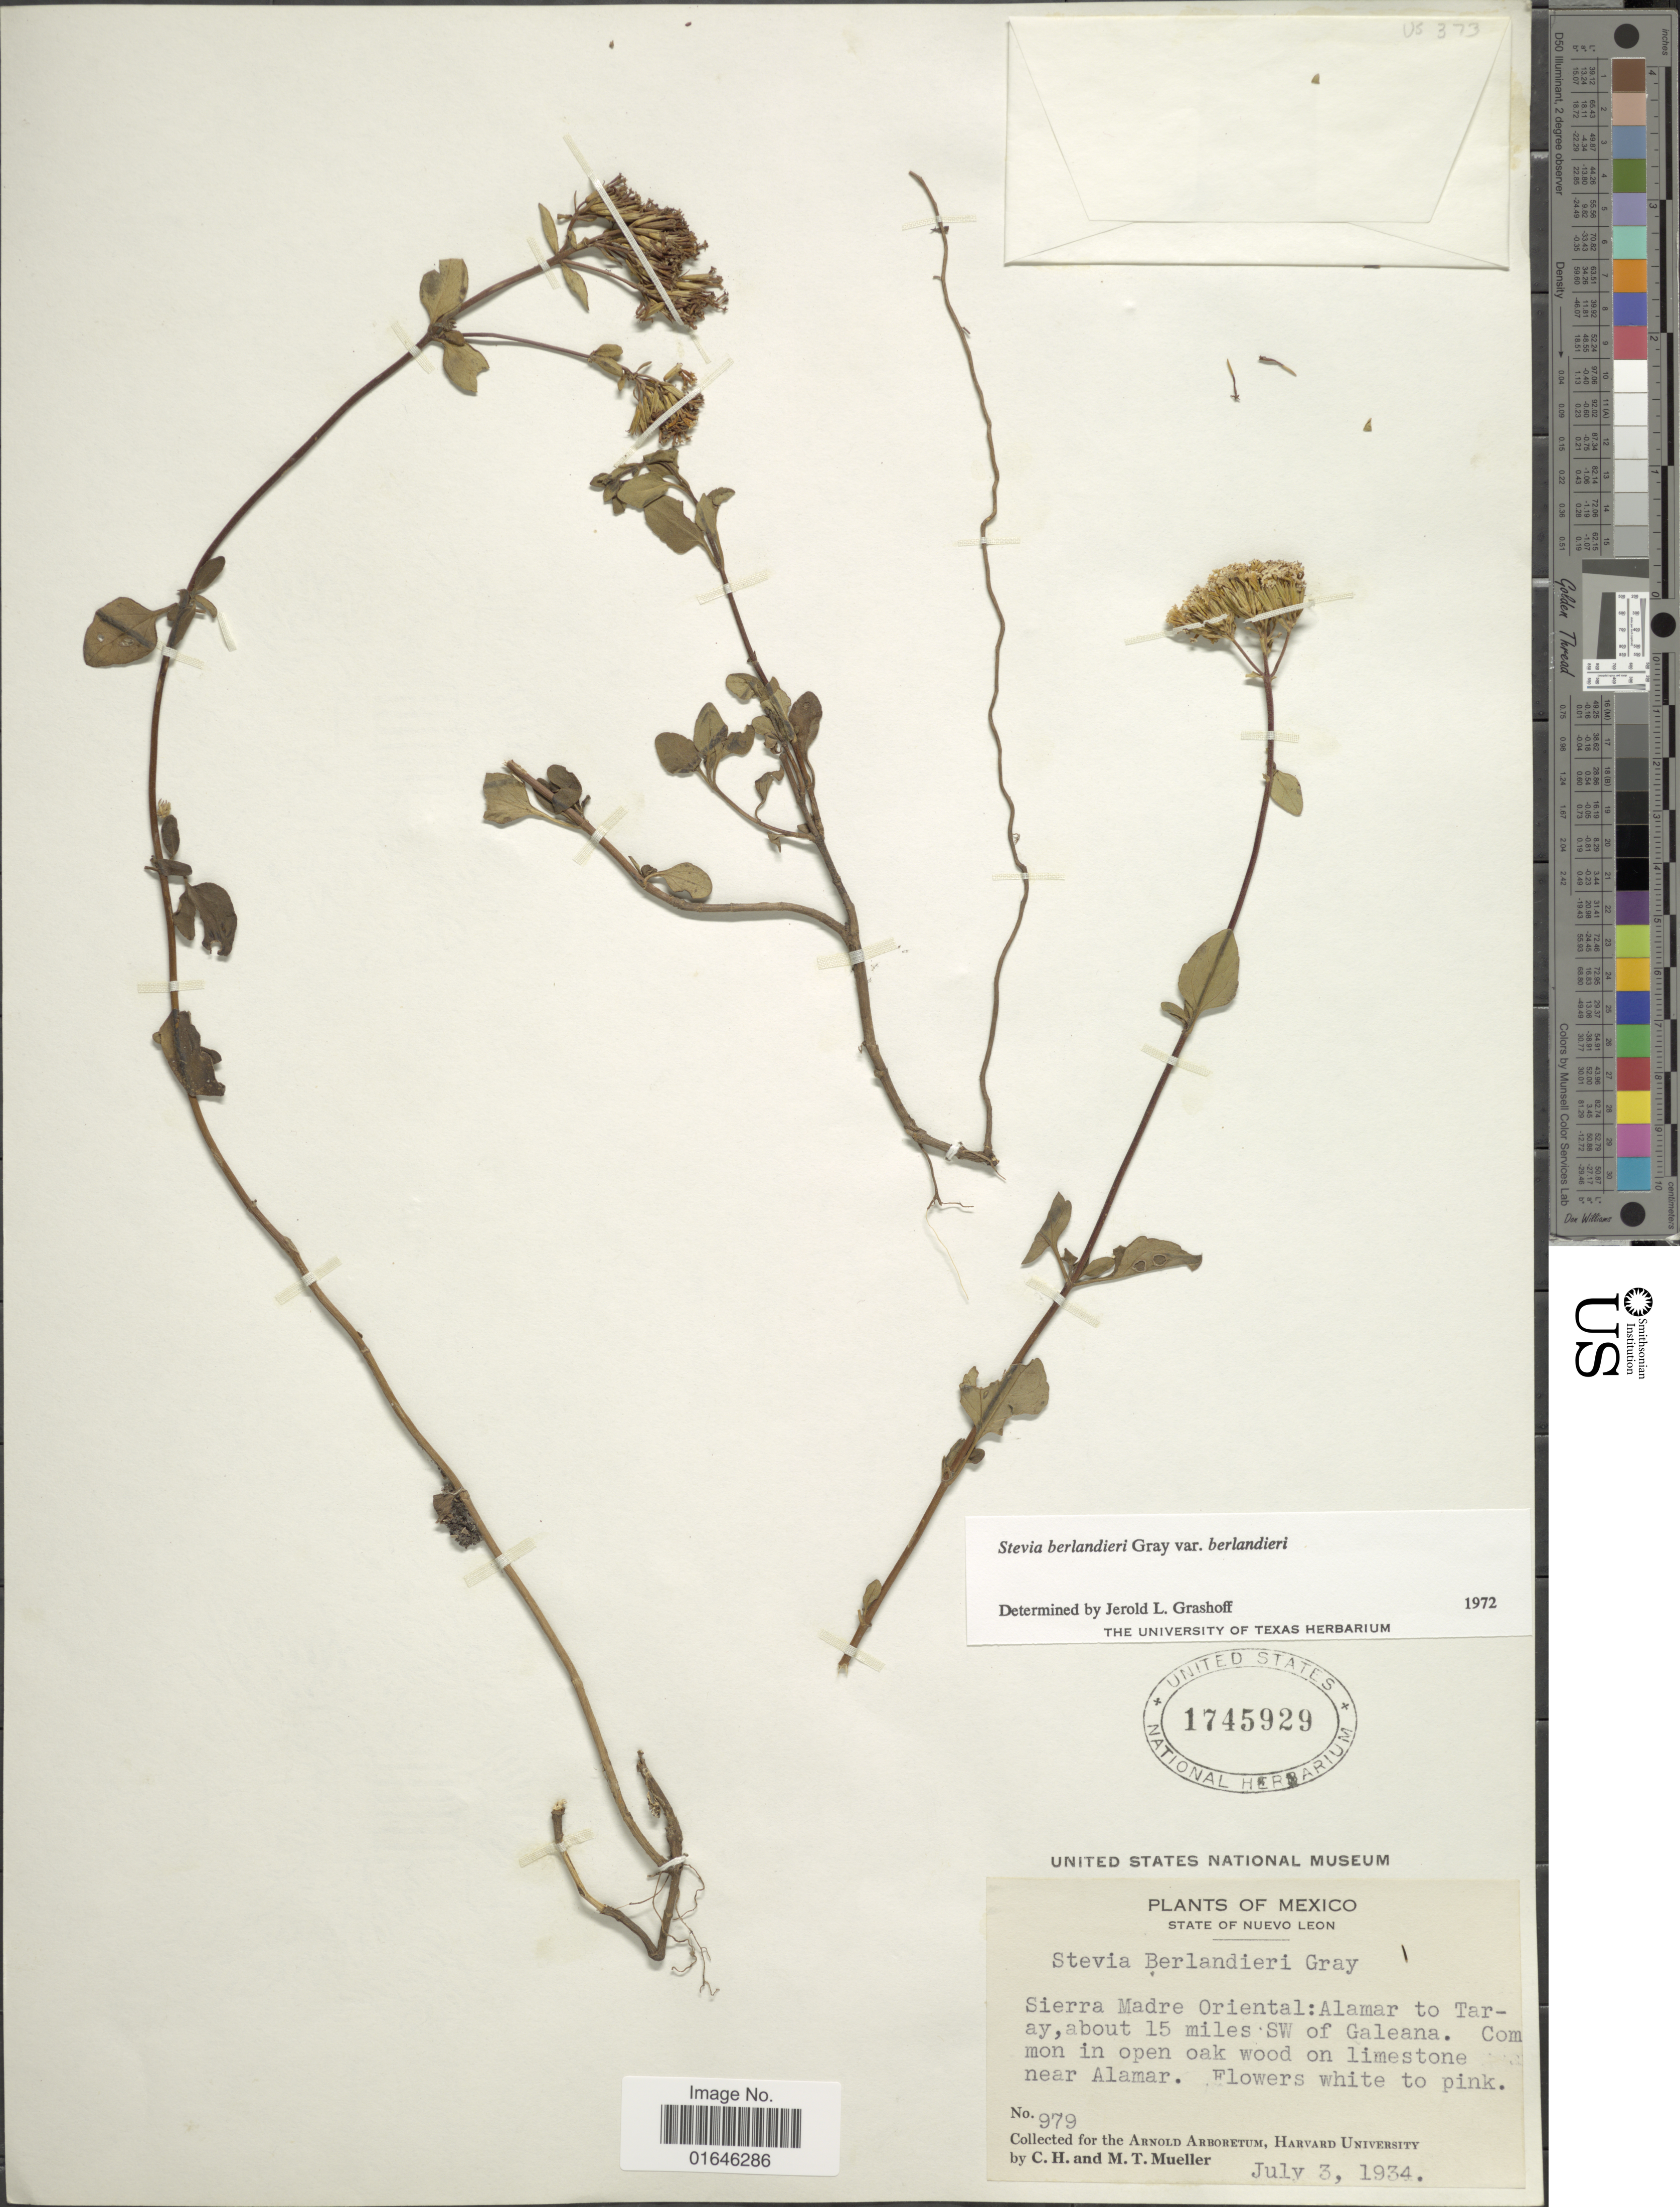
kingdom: Plantae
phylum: Tracheophyta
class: Magnoliopsida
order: Asterales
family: Asteraceae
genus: Stevia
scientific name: Stevia berlandieri var. berlandieri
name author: A. Gray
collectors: C. H. Mueller & M. Mueller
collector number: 979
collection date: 1934-07-03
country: Mexico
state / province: Nuevo León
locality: Sierra Madre Oriental: Alamar to Taray, about 1 5 miles SW of Galeana. Common in open oak woods on limestone near Alamar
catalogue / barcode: US 1745929